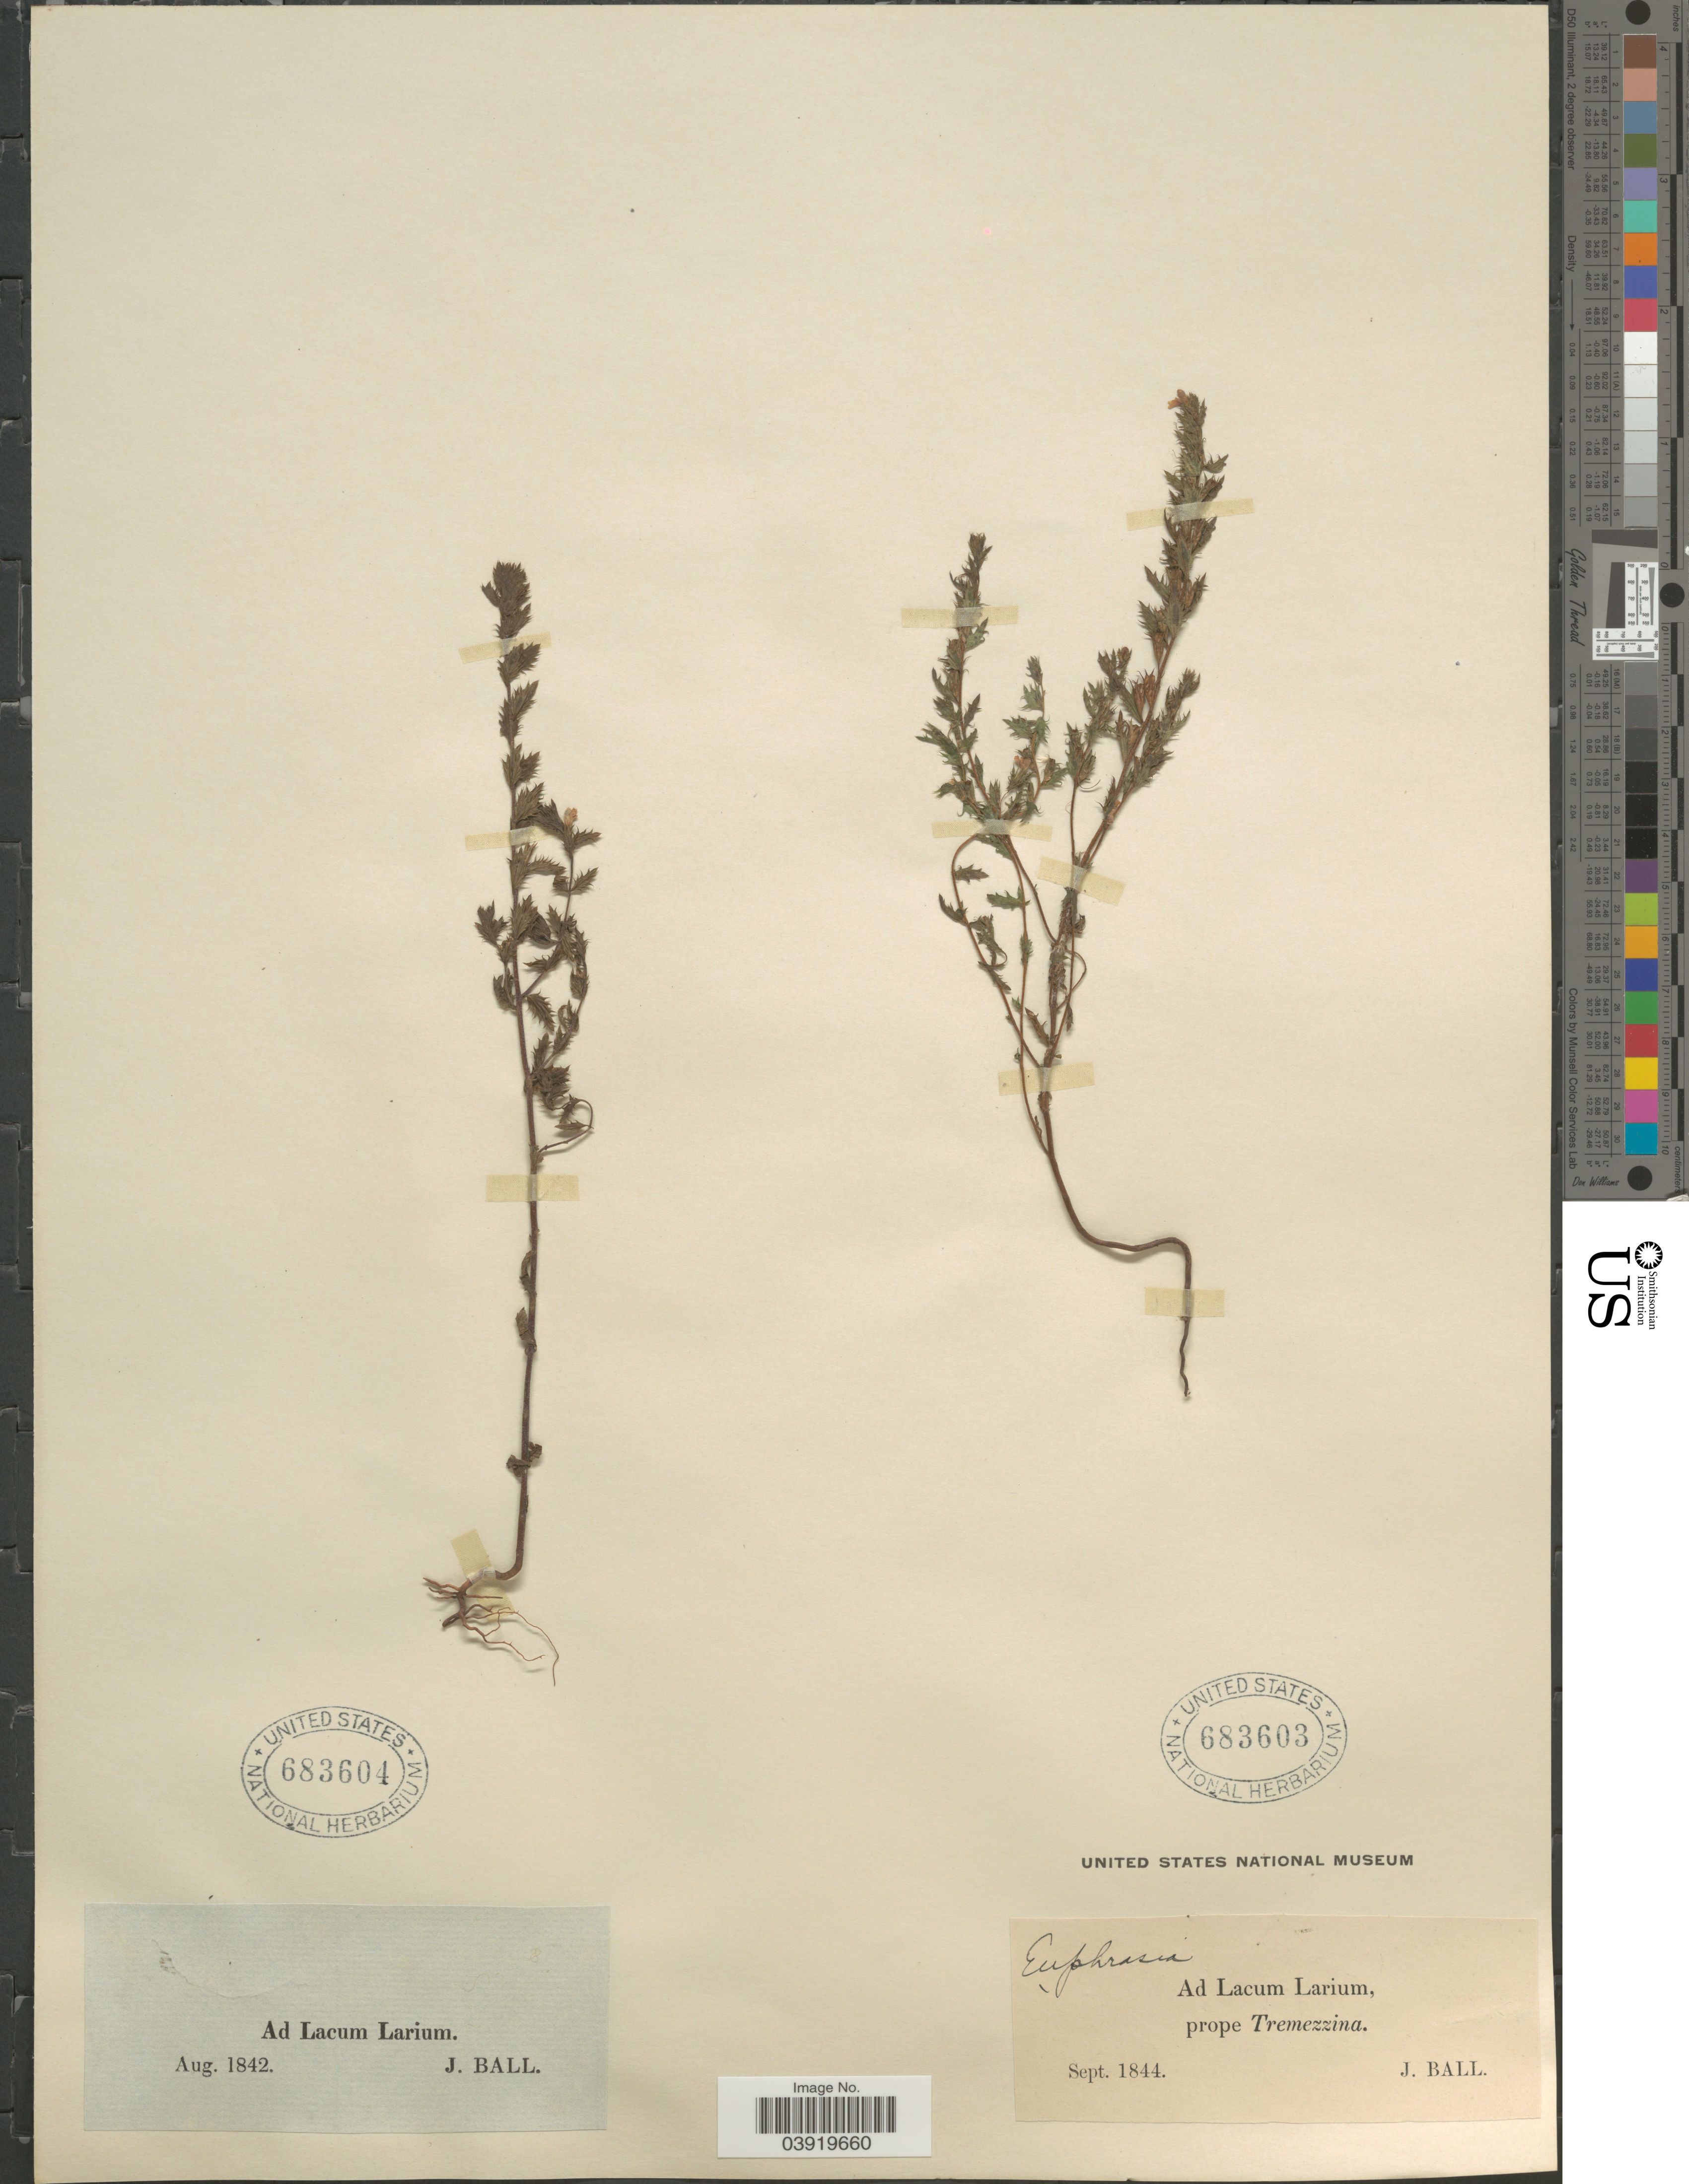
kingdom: Plantae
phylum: Tracheophyta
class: Magnoliopsida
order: Lamiales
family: Orobanchaceae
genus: Euphrasia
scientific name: Euphrasia sp.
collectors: J. Ball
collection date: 1844-09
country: Italy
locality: Ad Lacum Larium prope Tremezzina.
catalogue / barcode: US 683603